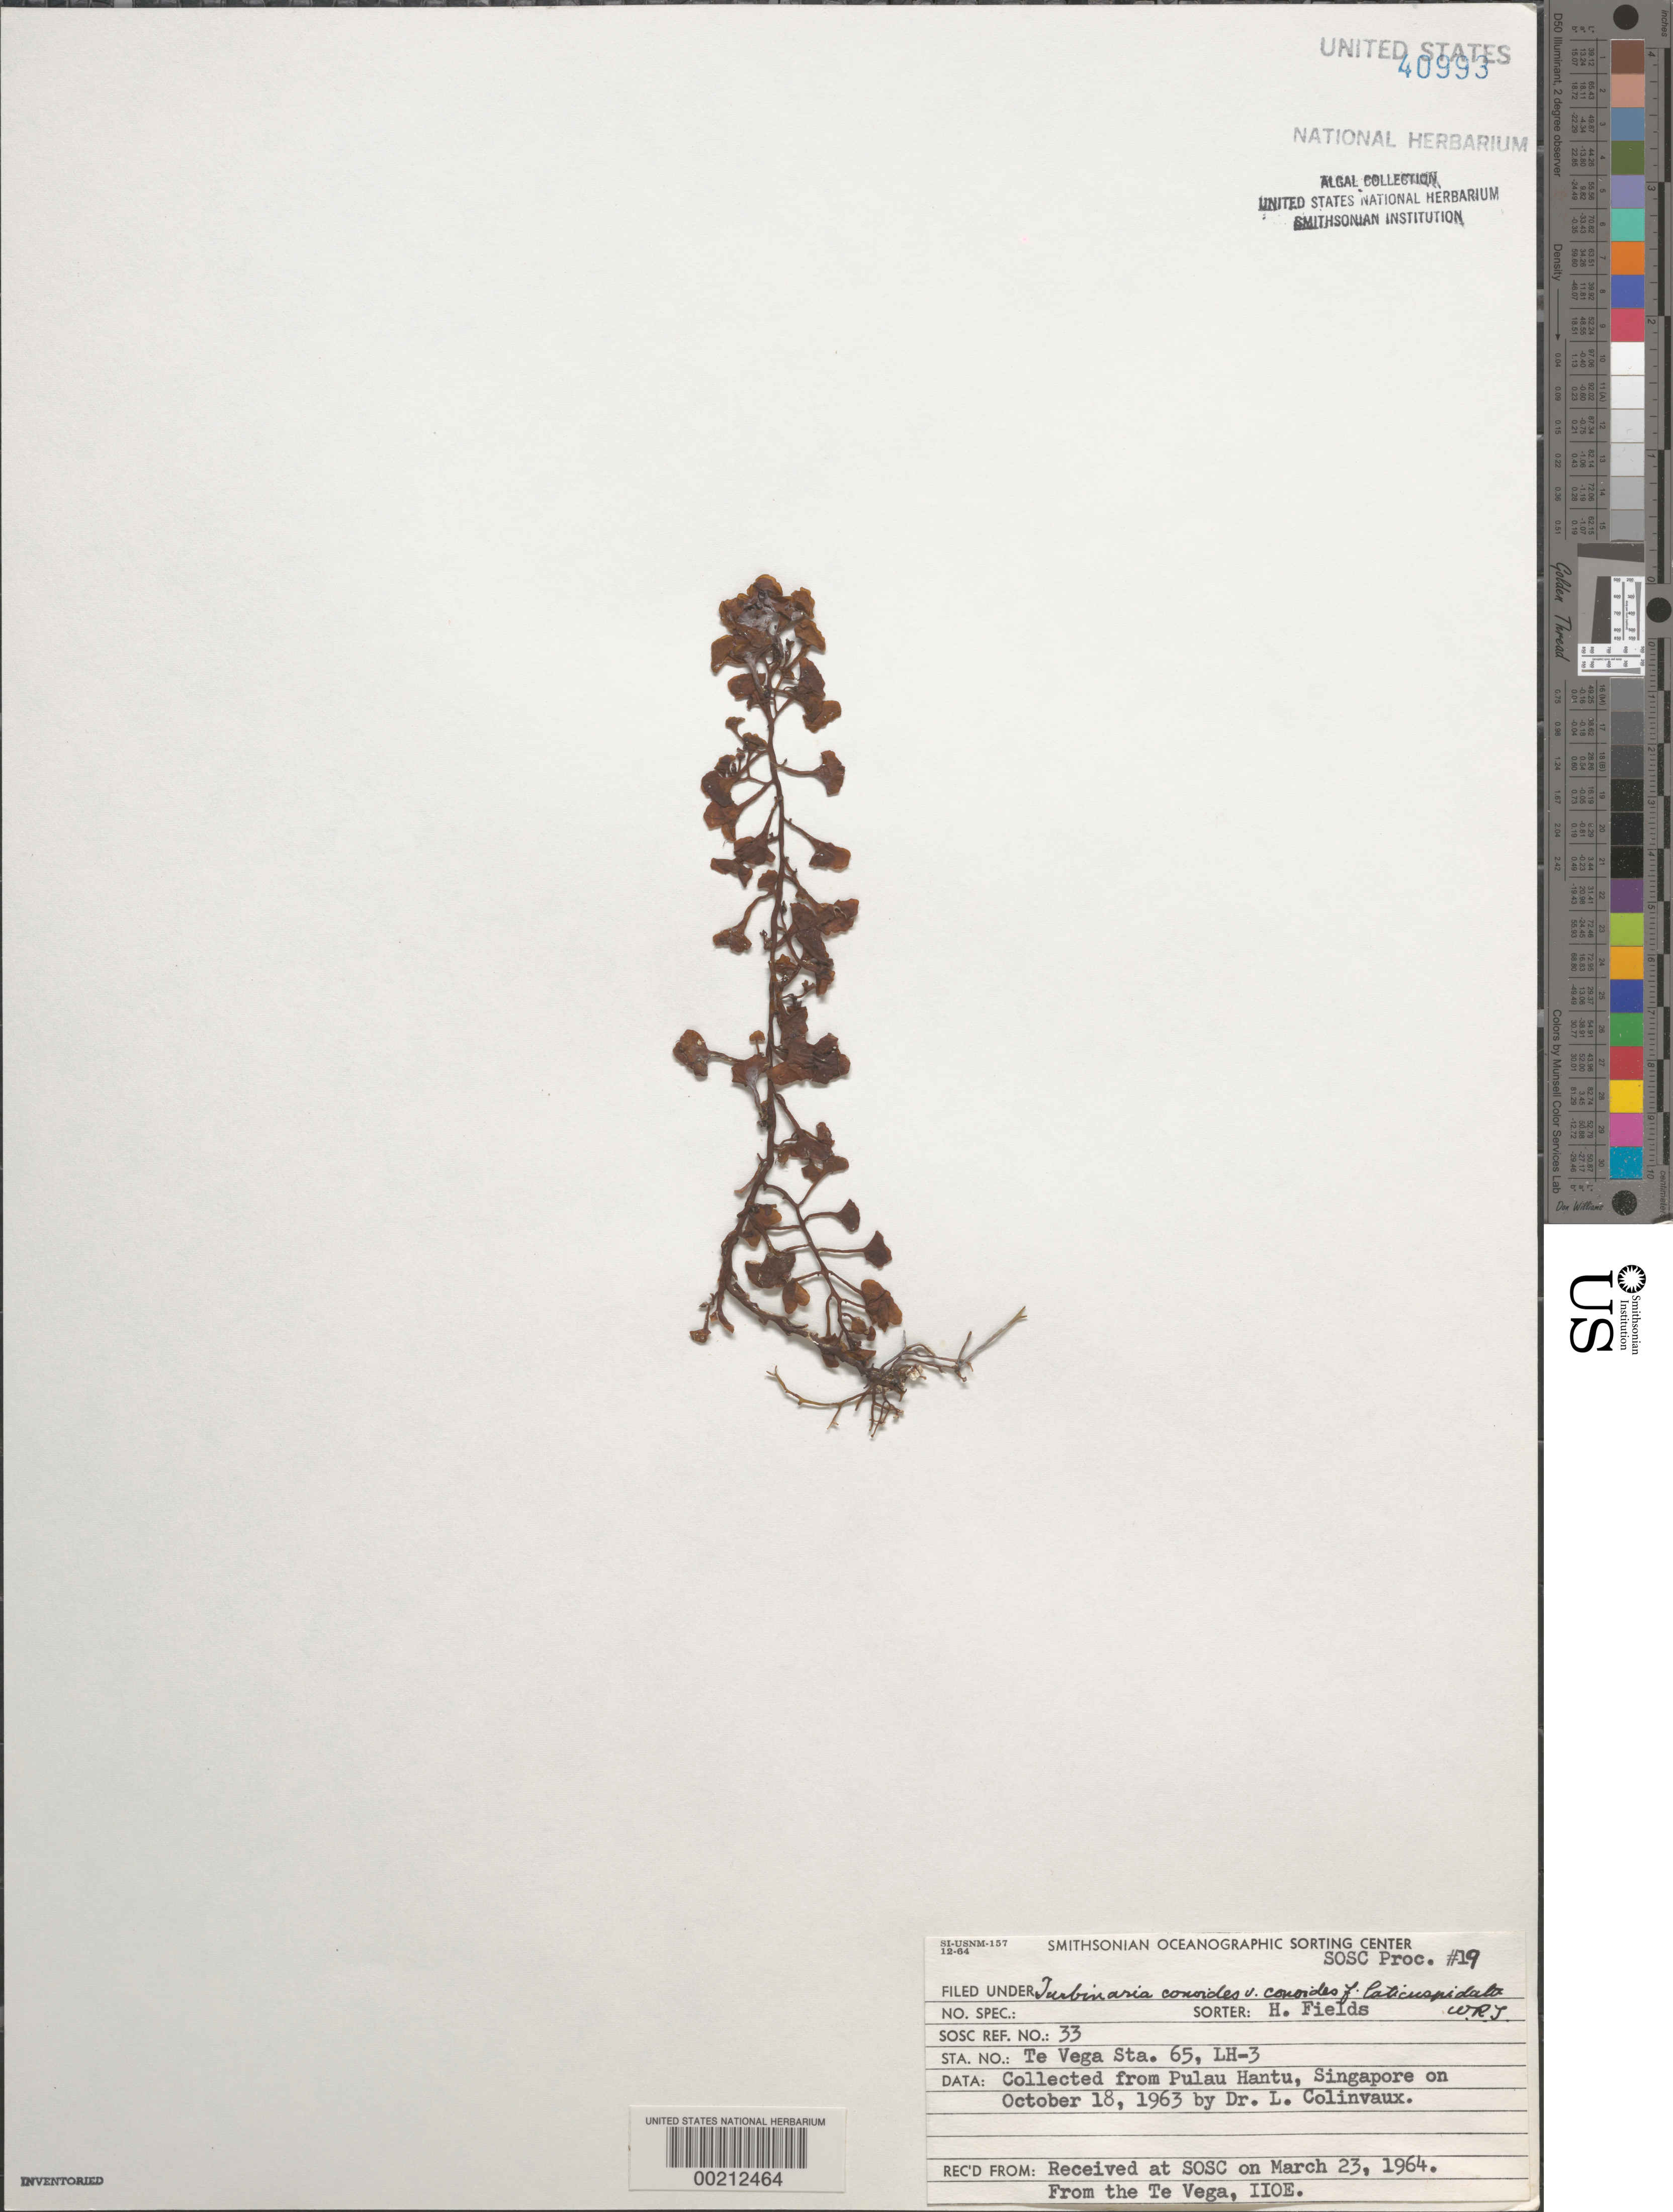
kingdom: Chromista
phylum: Ochrophyta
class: Phaeophyceae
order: Fucales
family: Sargassaceae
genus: Turbinaria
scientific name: Turbinaria conoides var. conoides forma laticuspidata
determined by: Taylor, William R.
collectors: L. Hillis-Colinvaux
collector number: Lh-3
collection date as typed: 18 Oct 1963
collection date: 1963-10-18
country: Singapore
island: Pulau Hantu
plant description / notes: Te Vega, Cruise A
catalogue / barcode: US 40993